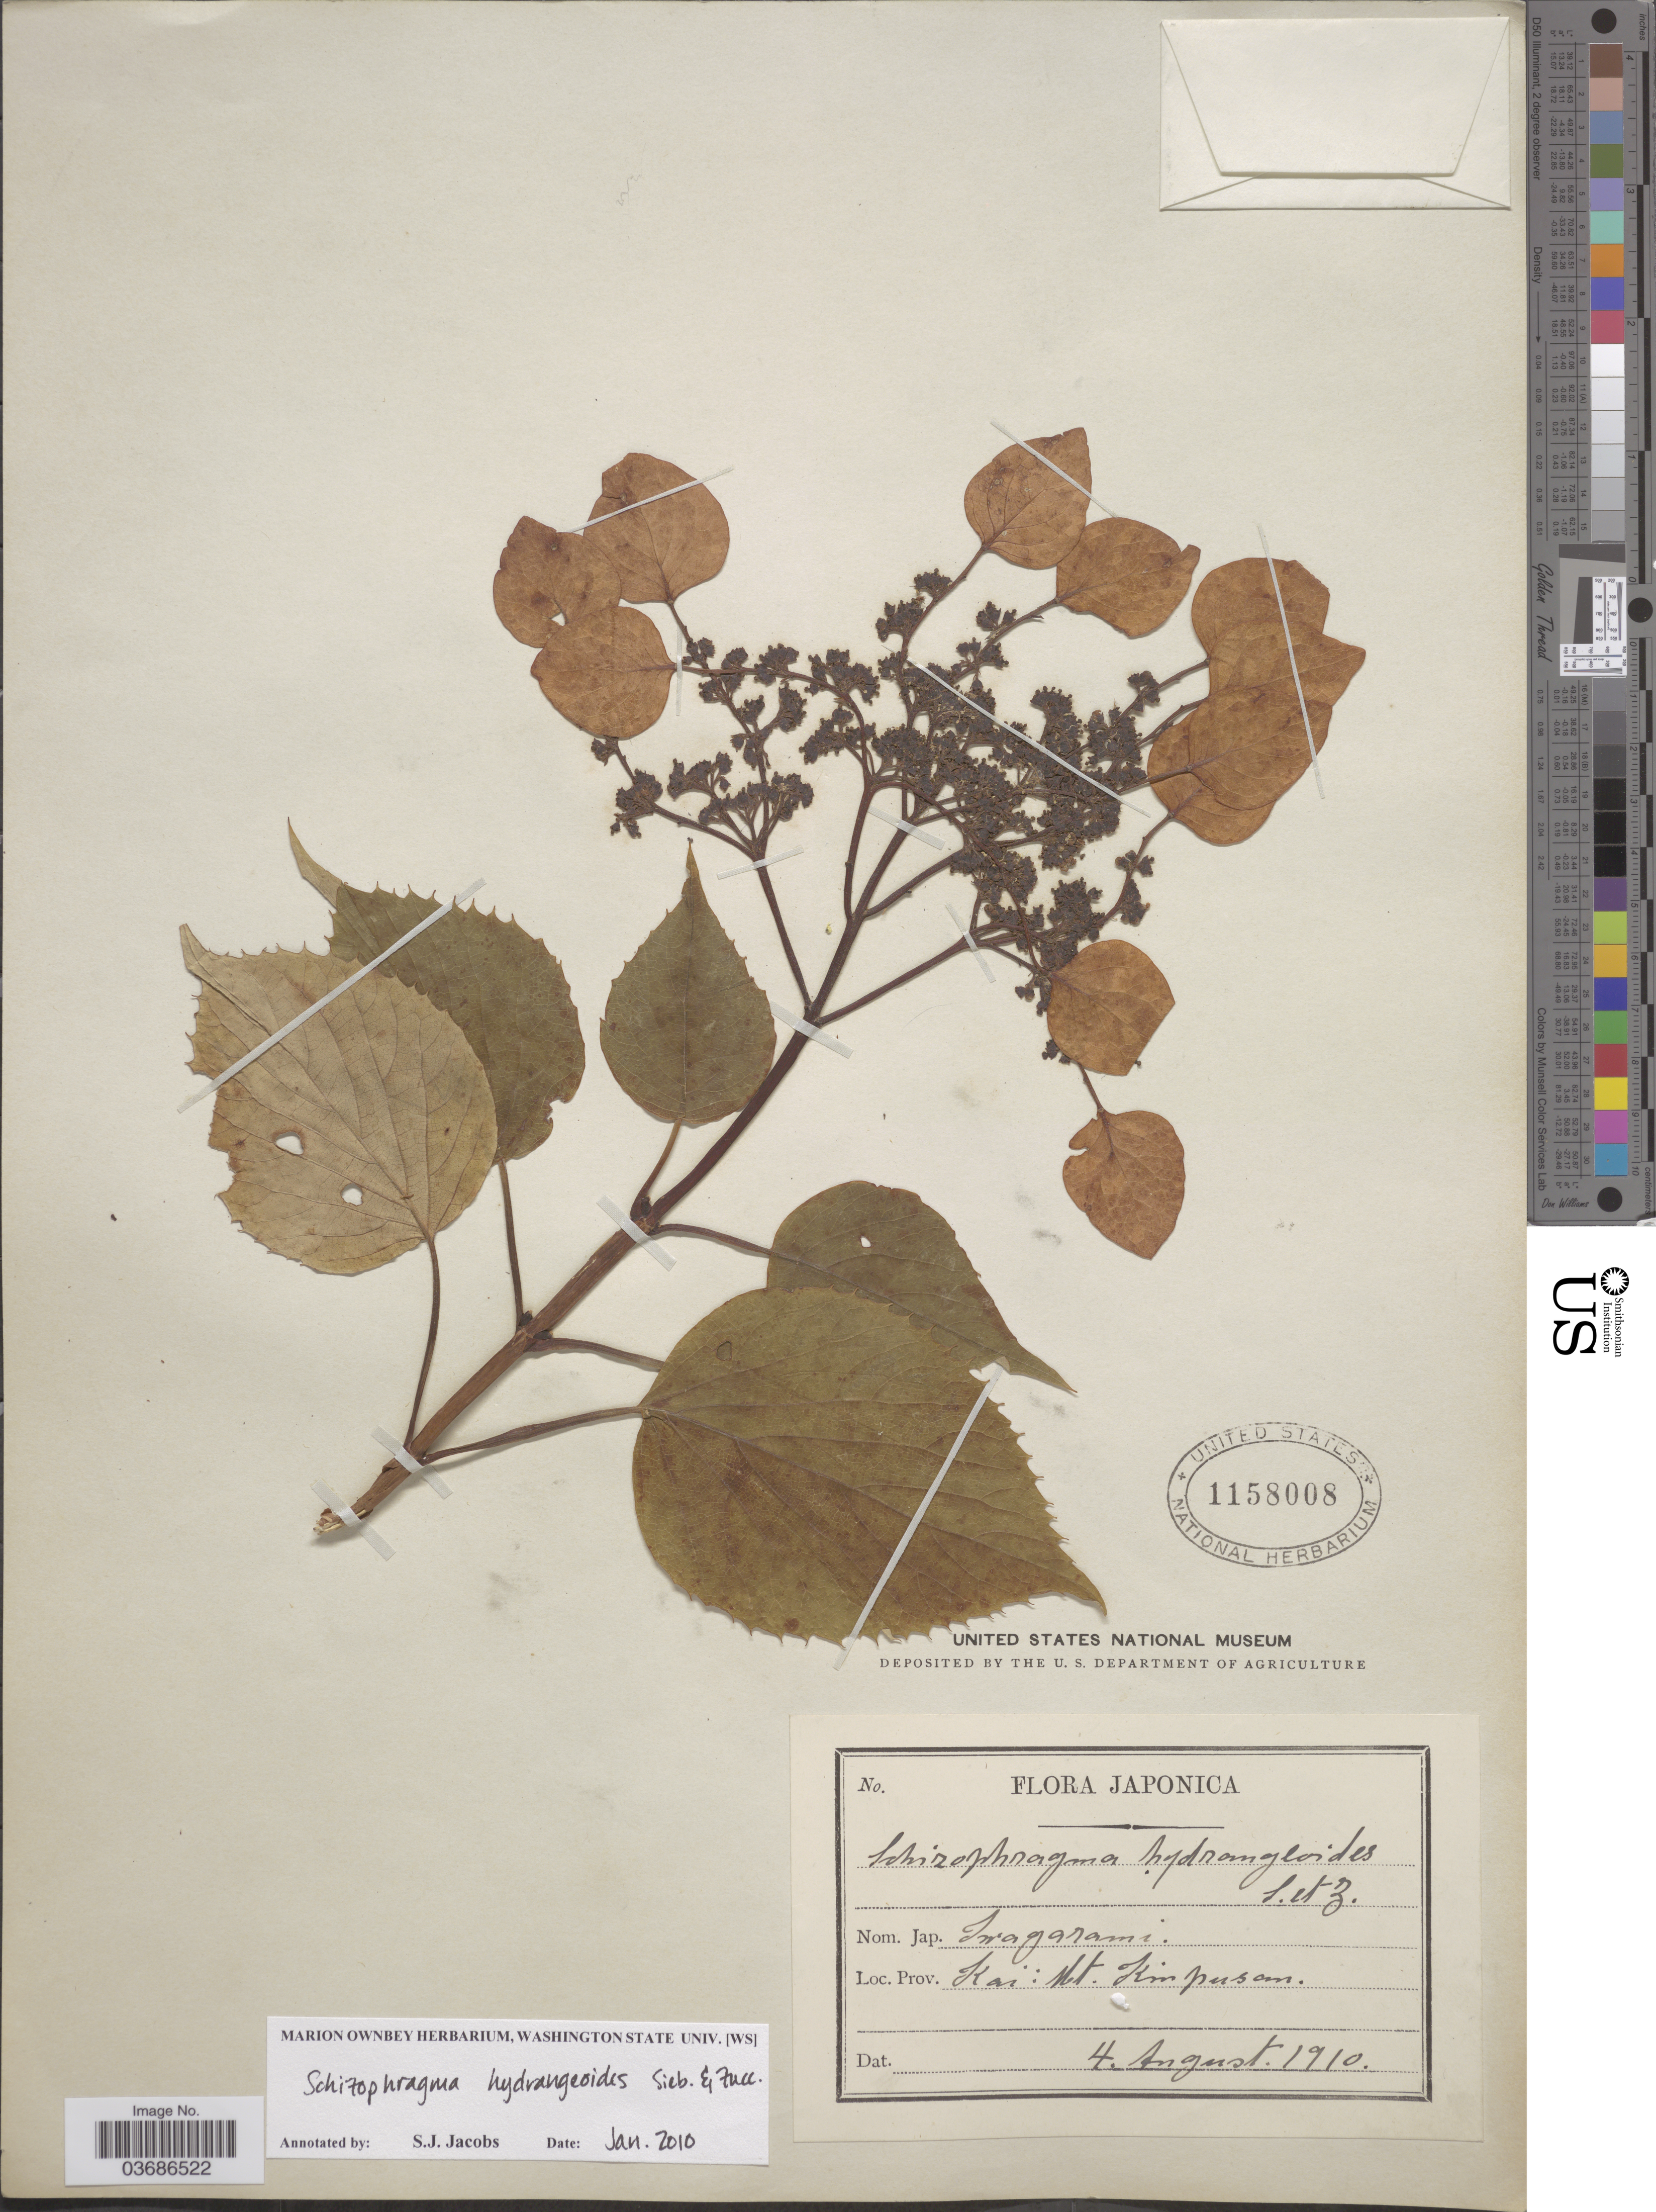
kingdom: Plantae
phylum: Tracheophyta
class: Magnoliopsida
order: Cornales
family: Hydrangeaceae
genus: Hydrangea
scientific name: Hydrangea hydrangeoides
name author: (Siebold & Zucc.) Bernd Schulz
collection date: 1910-08-04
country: Japan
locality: Prov. Kai: Mt. Kinpusan.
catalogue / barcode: US 1158008